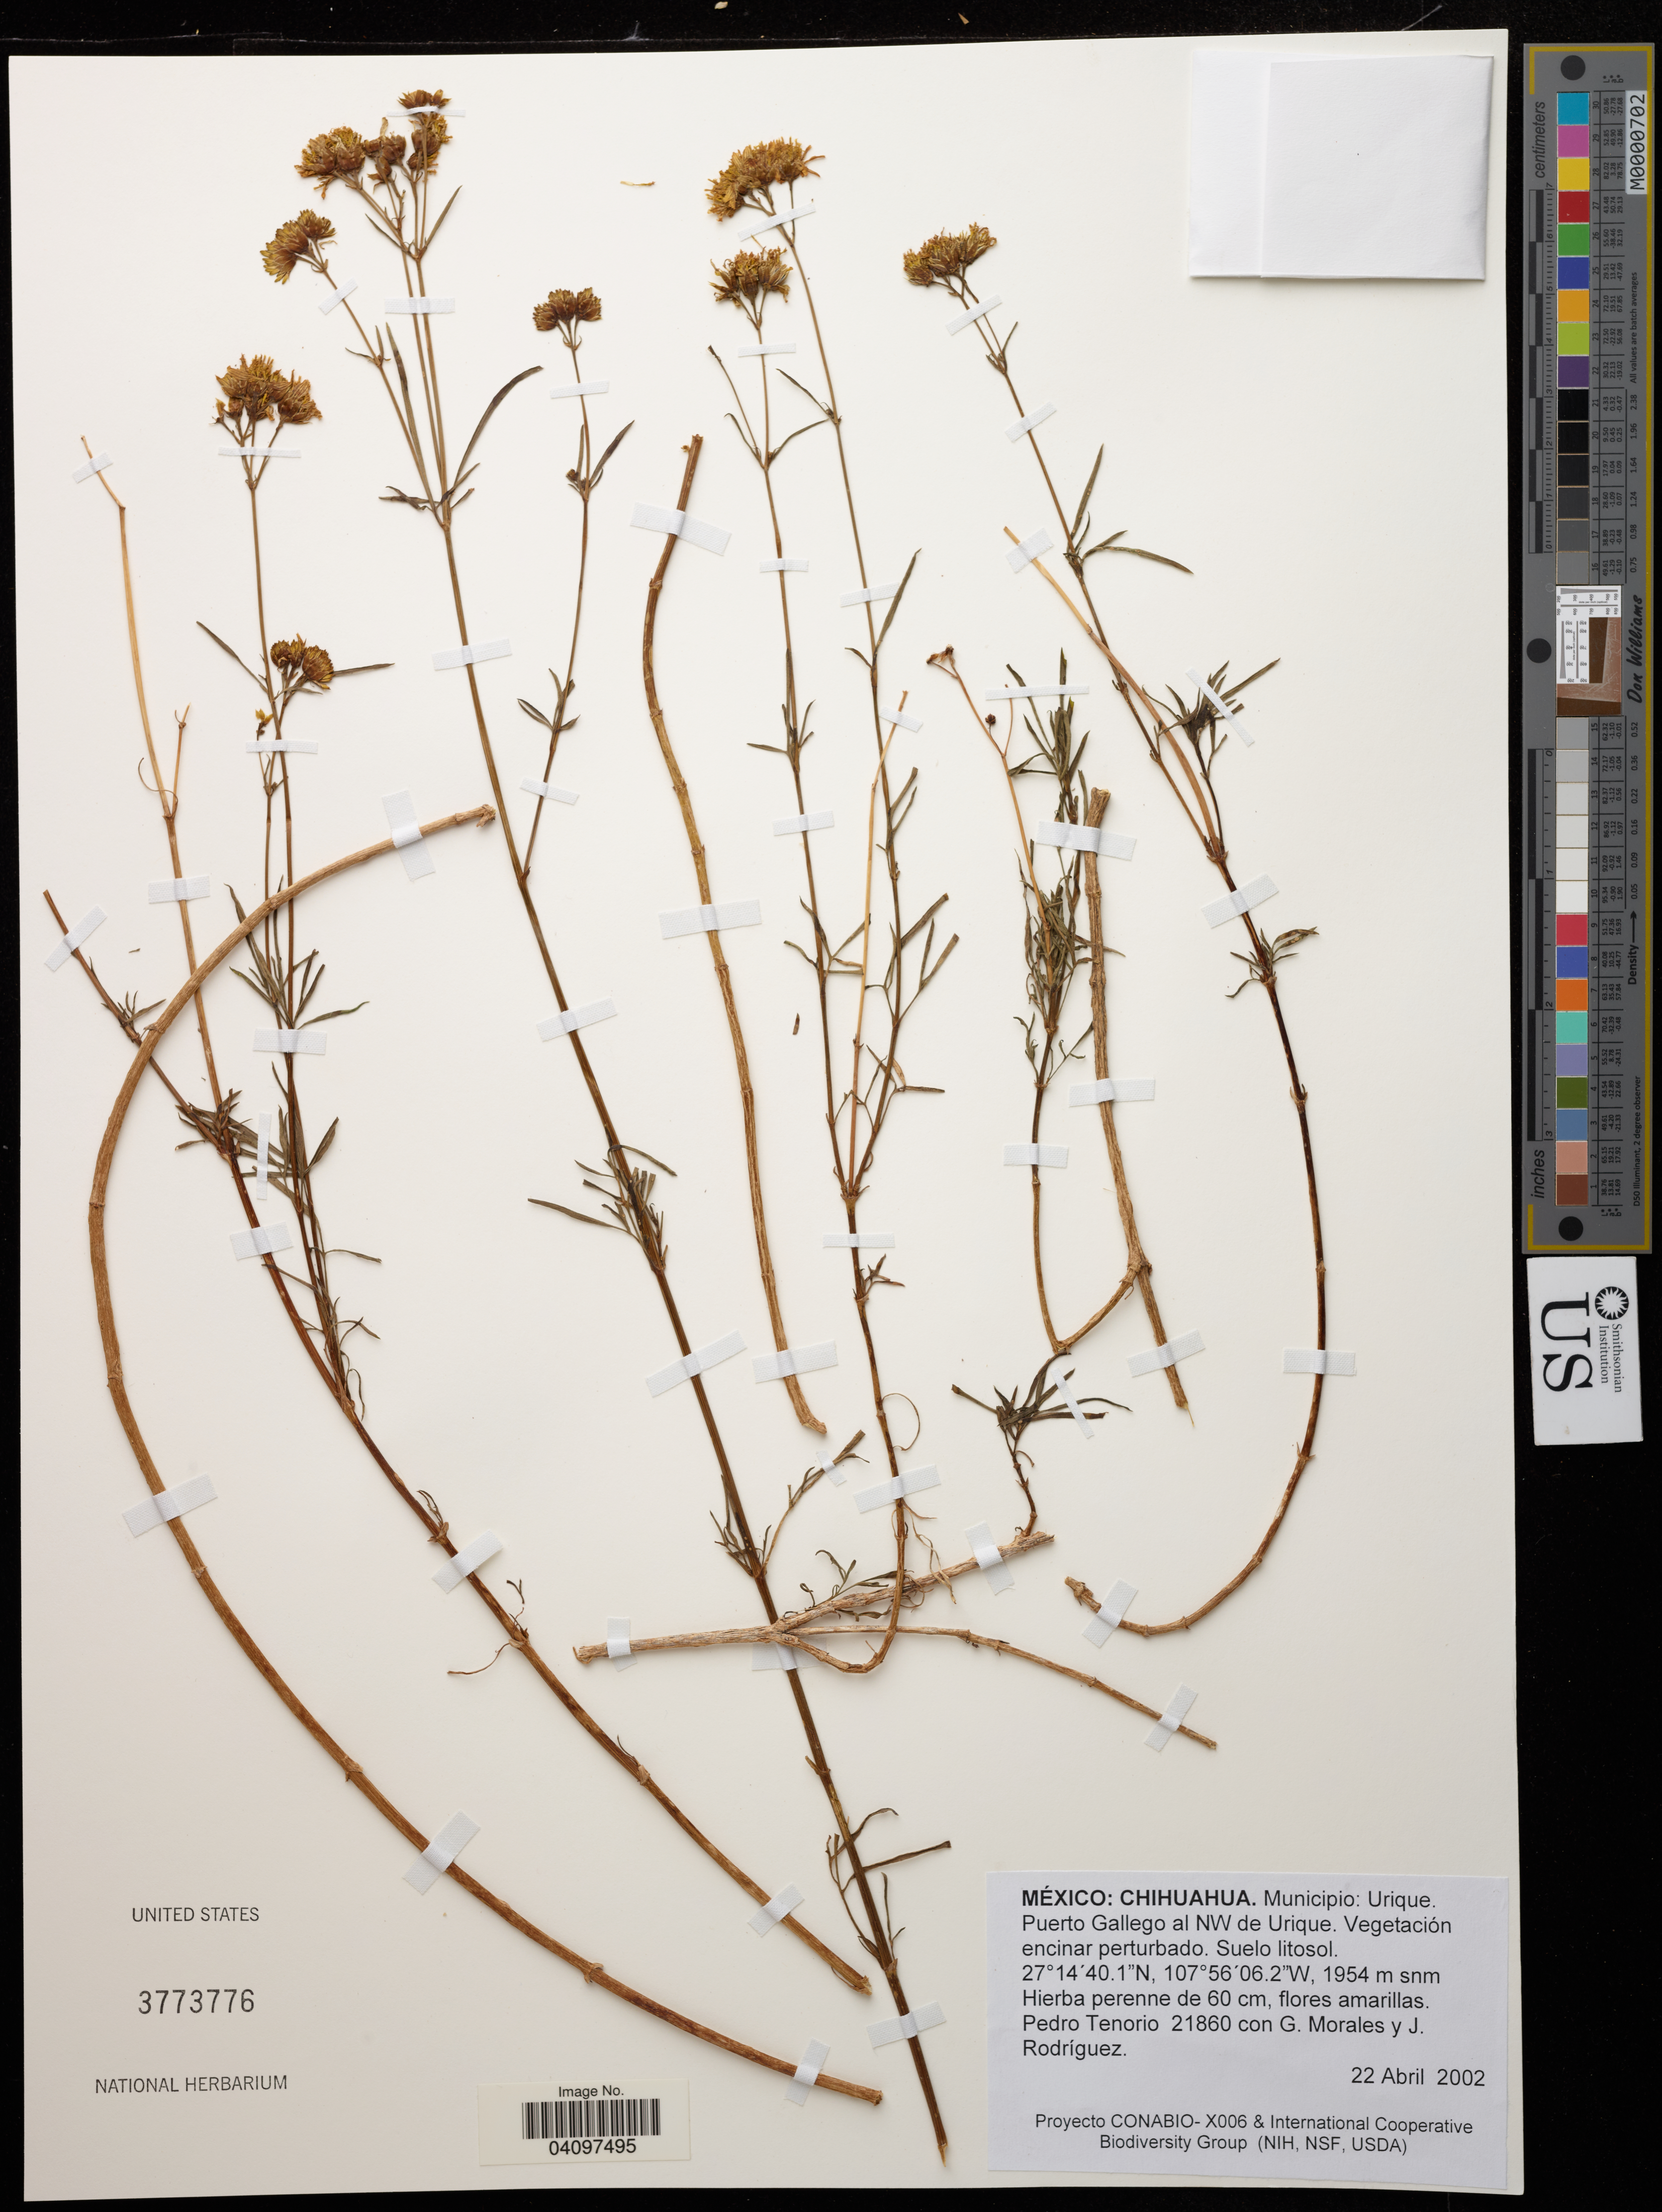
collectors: P. Tenorio Lezama, G. Morales & J. Rodríguez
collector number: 21860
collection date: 2022-04-22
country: Mexico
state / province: Chihuahua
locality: Municipio: Urique. Puerto Gallego al NW de Urique.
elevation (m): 1954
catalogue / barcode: US 3773776